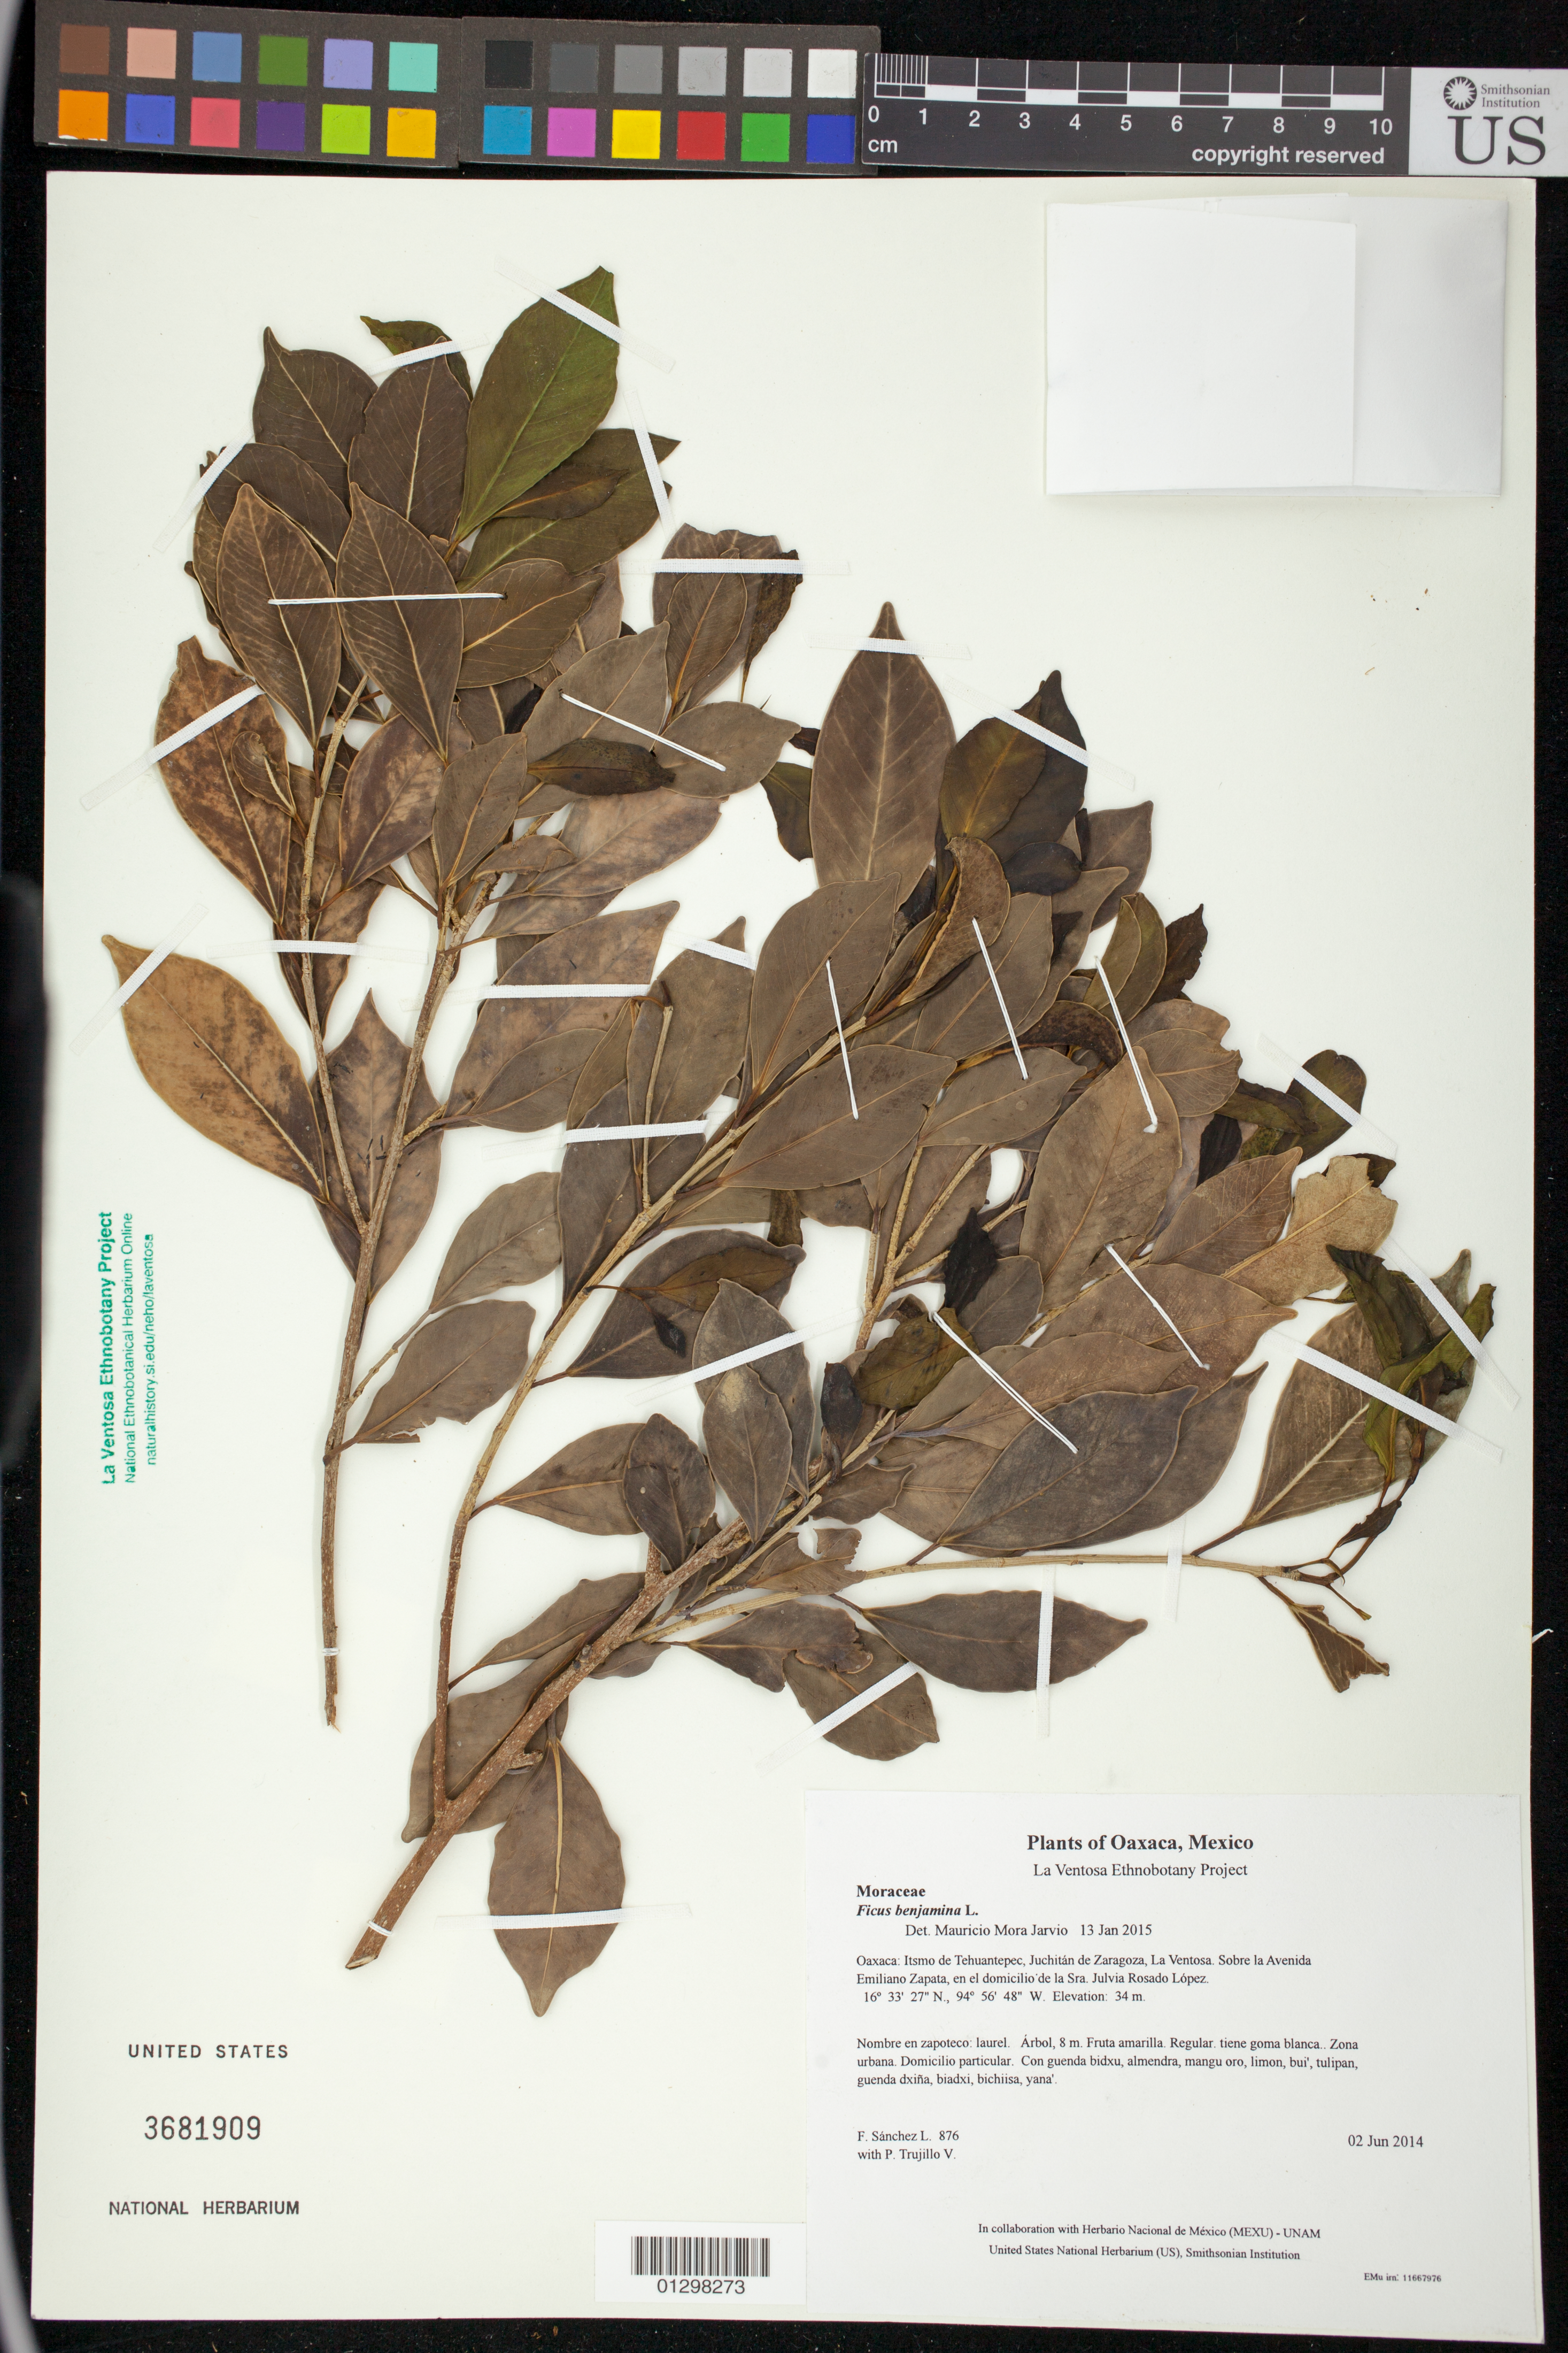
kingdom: Plantae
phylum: Tracheophyta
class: Magnoliopsida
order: Rosales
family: Moraceae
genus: Ficus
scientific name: Ficus benjamina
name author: L.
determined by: Mora Jarvio, Mauricio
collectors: F. Sánchez L. & P. Trujillo V.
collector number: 876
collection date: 2014-06-02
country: Mexico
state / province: Oaxaca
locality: Itsmo de Tehuantepec, Juchitán de Zaragoza, La Ventosa. Sobre la Avenida Emiliano Zapata, en el domicilio de la Sra. Julvia Rosado López.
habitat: Zona urbana. Domicilio particular.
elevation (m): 34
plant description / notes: MEXU, US; Yaga. 8 m. Cuaananaxhi naguchi. Nuu.; laurel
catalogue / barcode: US 3681909